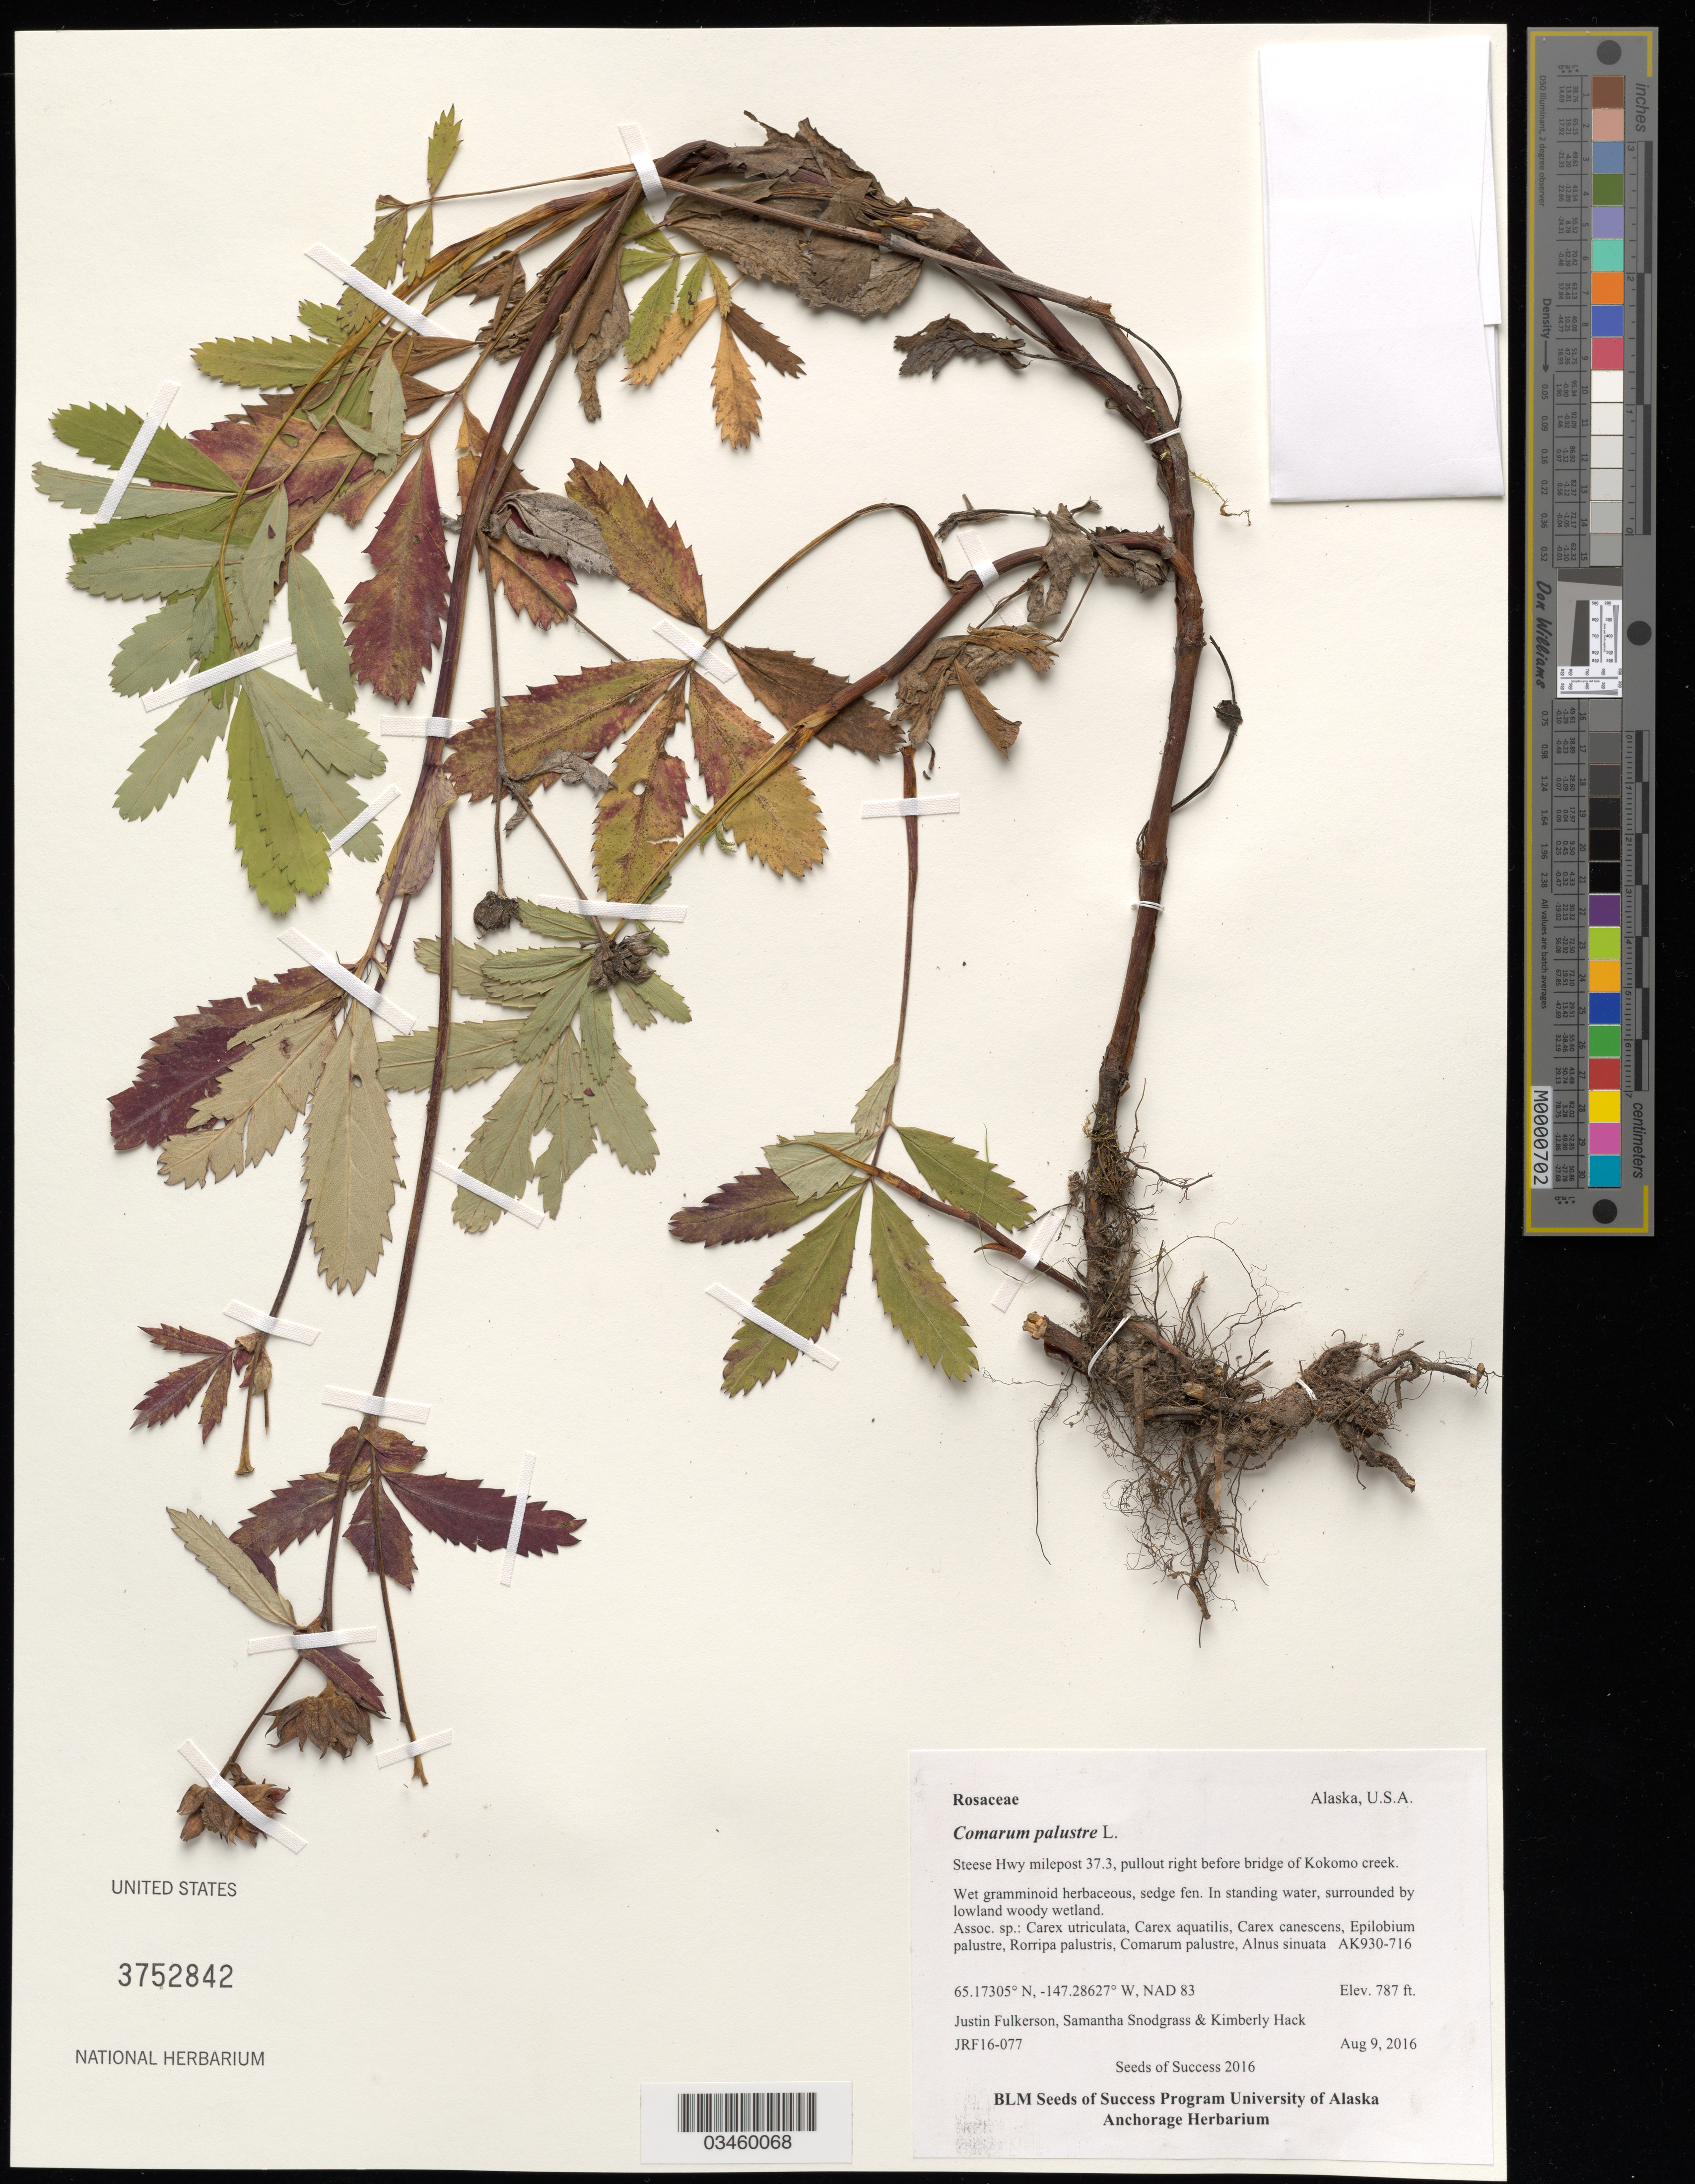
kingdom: Plantae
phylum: Tracheophyta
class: Magnoliopsida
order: Rosales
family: Rosaceae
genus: Comarum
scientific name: Comarum palustre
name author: L.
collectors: J. Fulkerson, K. Hack & S. Snodgrass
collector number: AK930-716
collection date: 2016-08-09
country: United States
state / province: Alaska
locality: Steese Hwy milepost 37.3, pullout right before bridge of Kokomo Creek.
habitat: Wet gramminoid herbaceous, sedge fen. In standing water, surrounded by lowland woody wetland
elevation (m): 240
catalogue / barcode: US 3752842